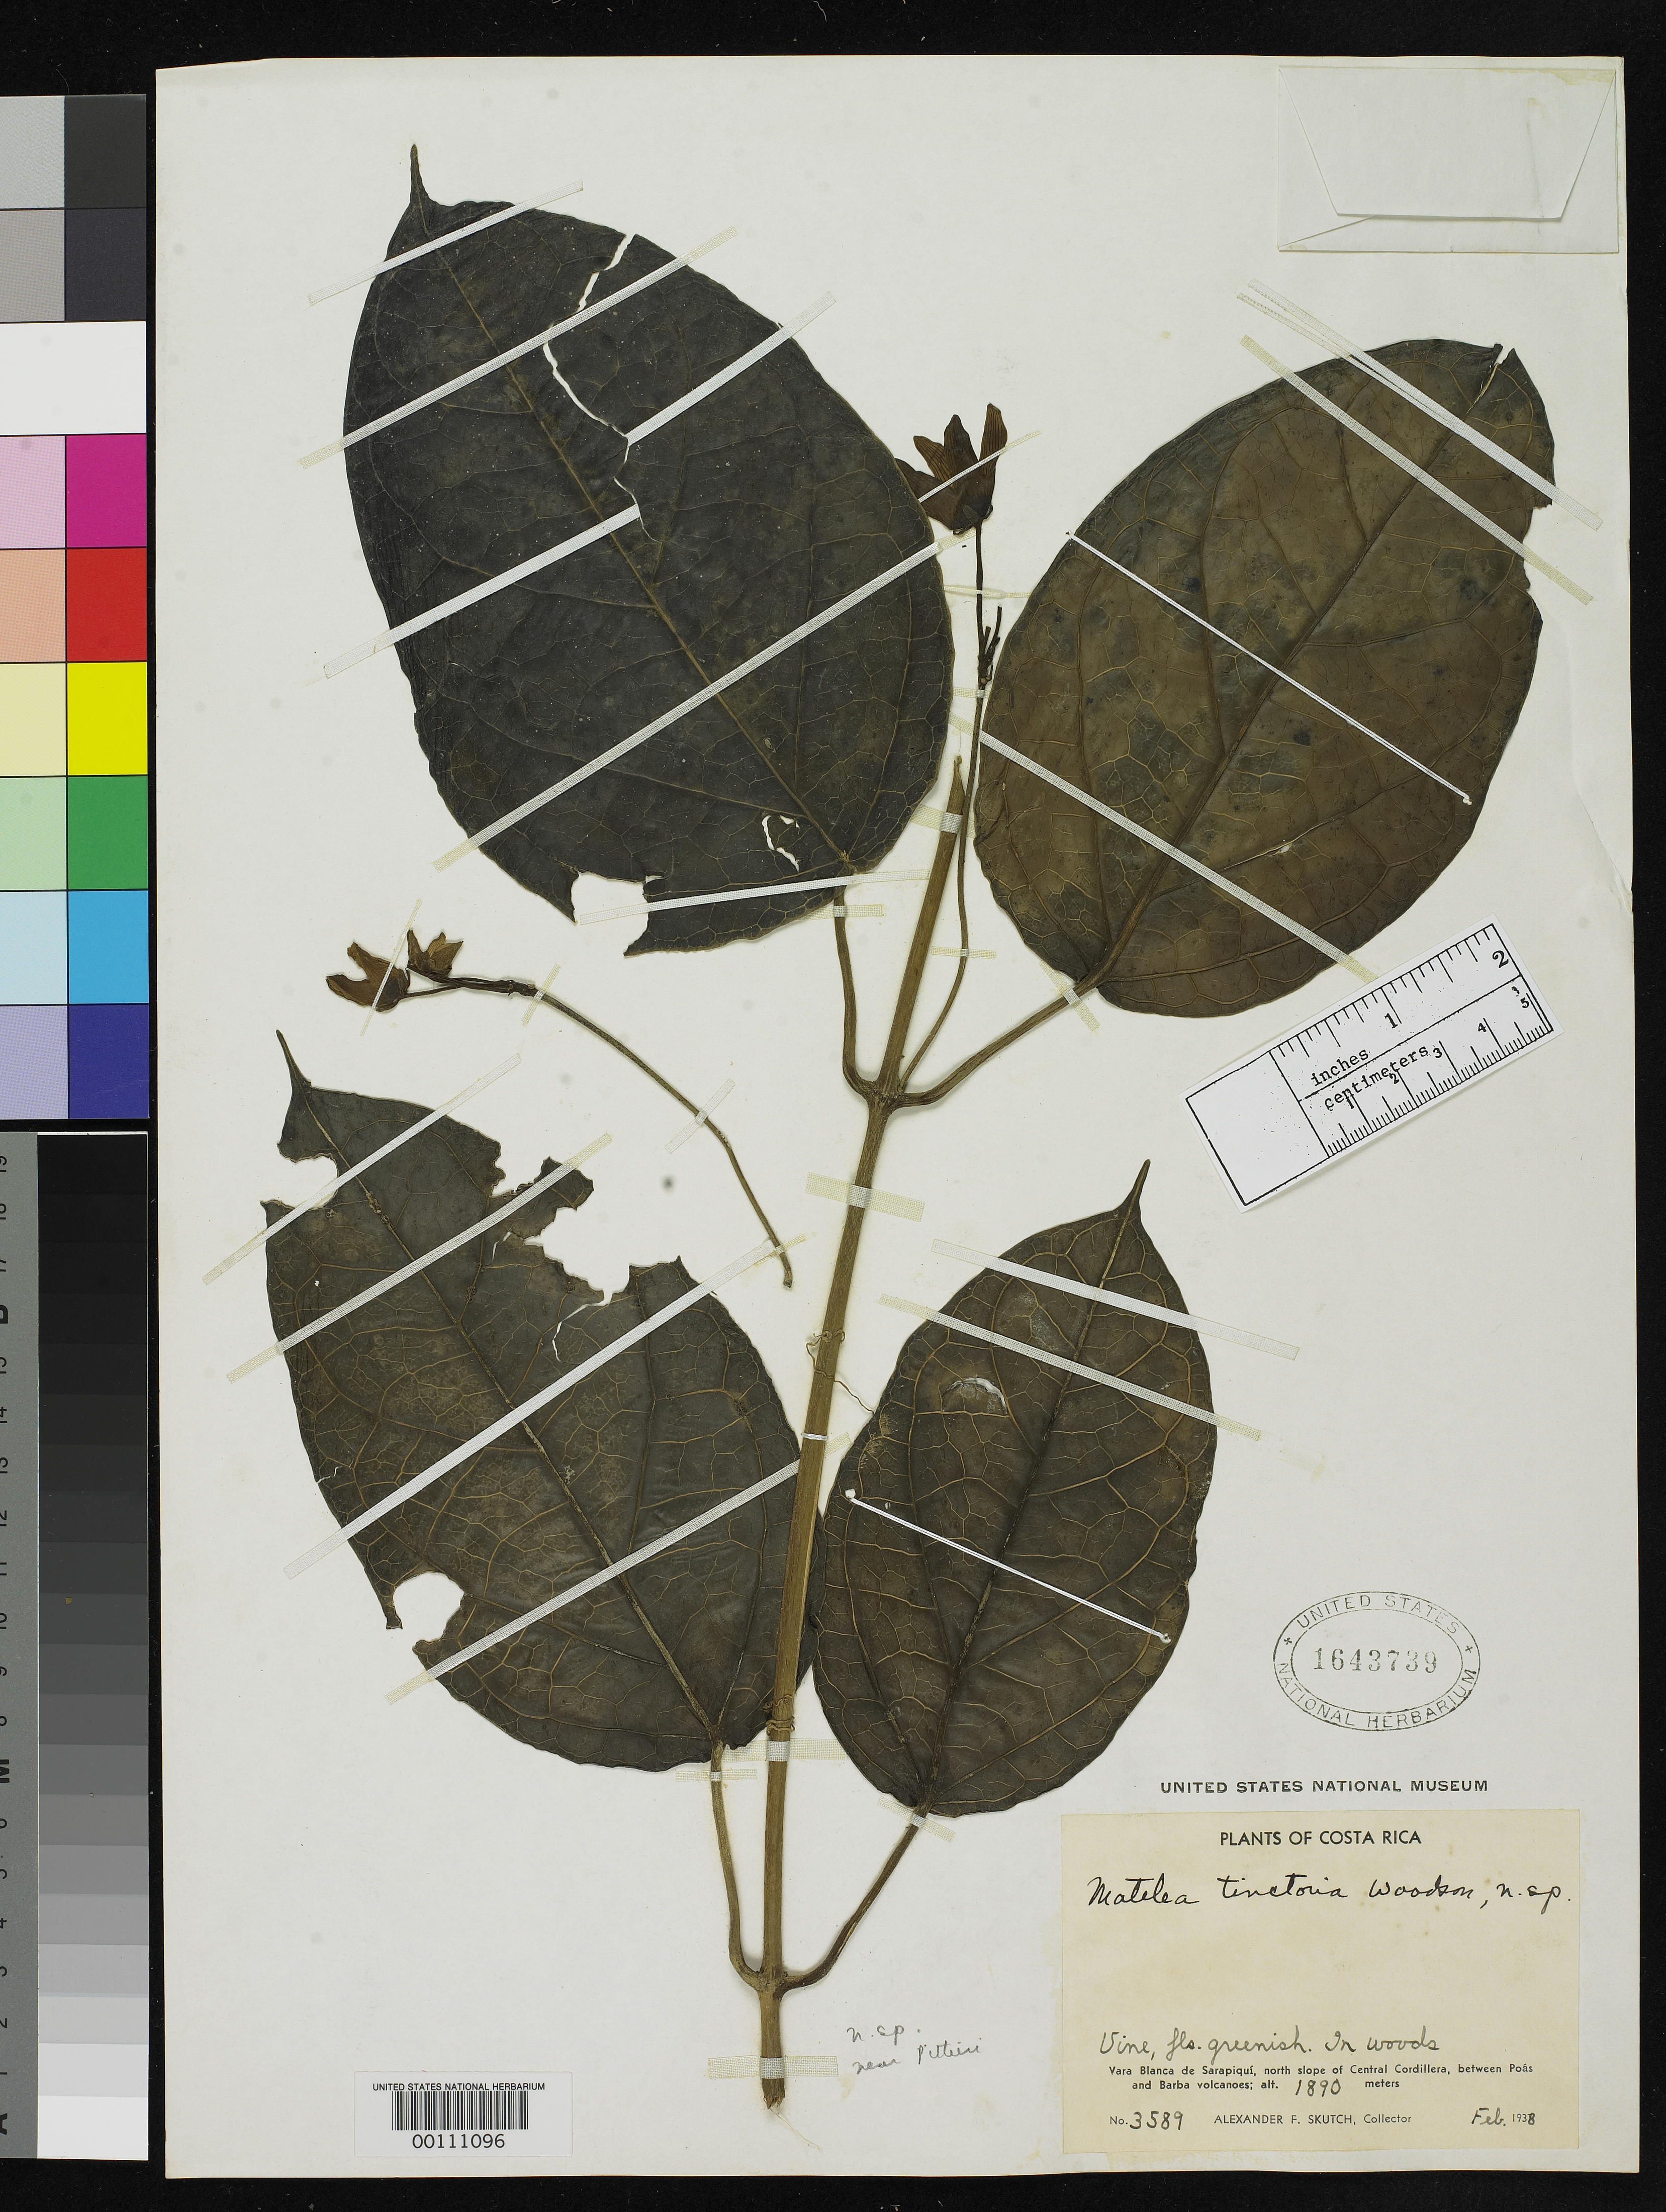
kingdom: Plantae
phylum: Tracheophyta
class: Magnoliopsida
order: Gentianales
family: Apocynaceae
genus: Matelea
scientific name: Matelea tinctoria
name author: Woodson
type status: Holotype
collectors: A. F. Skutch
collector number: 3589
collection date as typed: Feb 1938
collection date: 1938-02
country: Costa Rica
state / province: San José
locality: Between Poas and Barba volcanoes.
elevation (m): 1890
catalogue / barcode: US 1643739